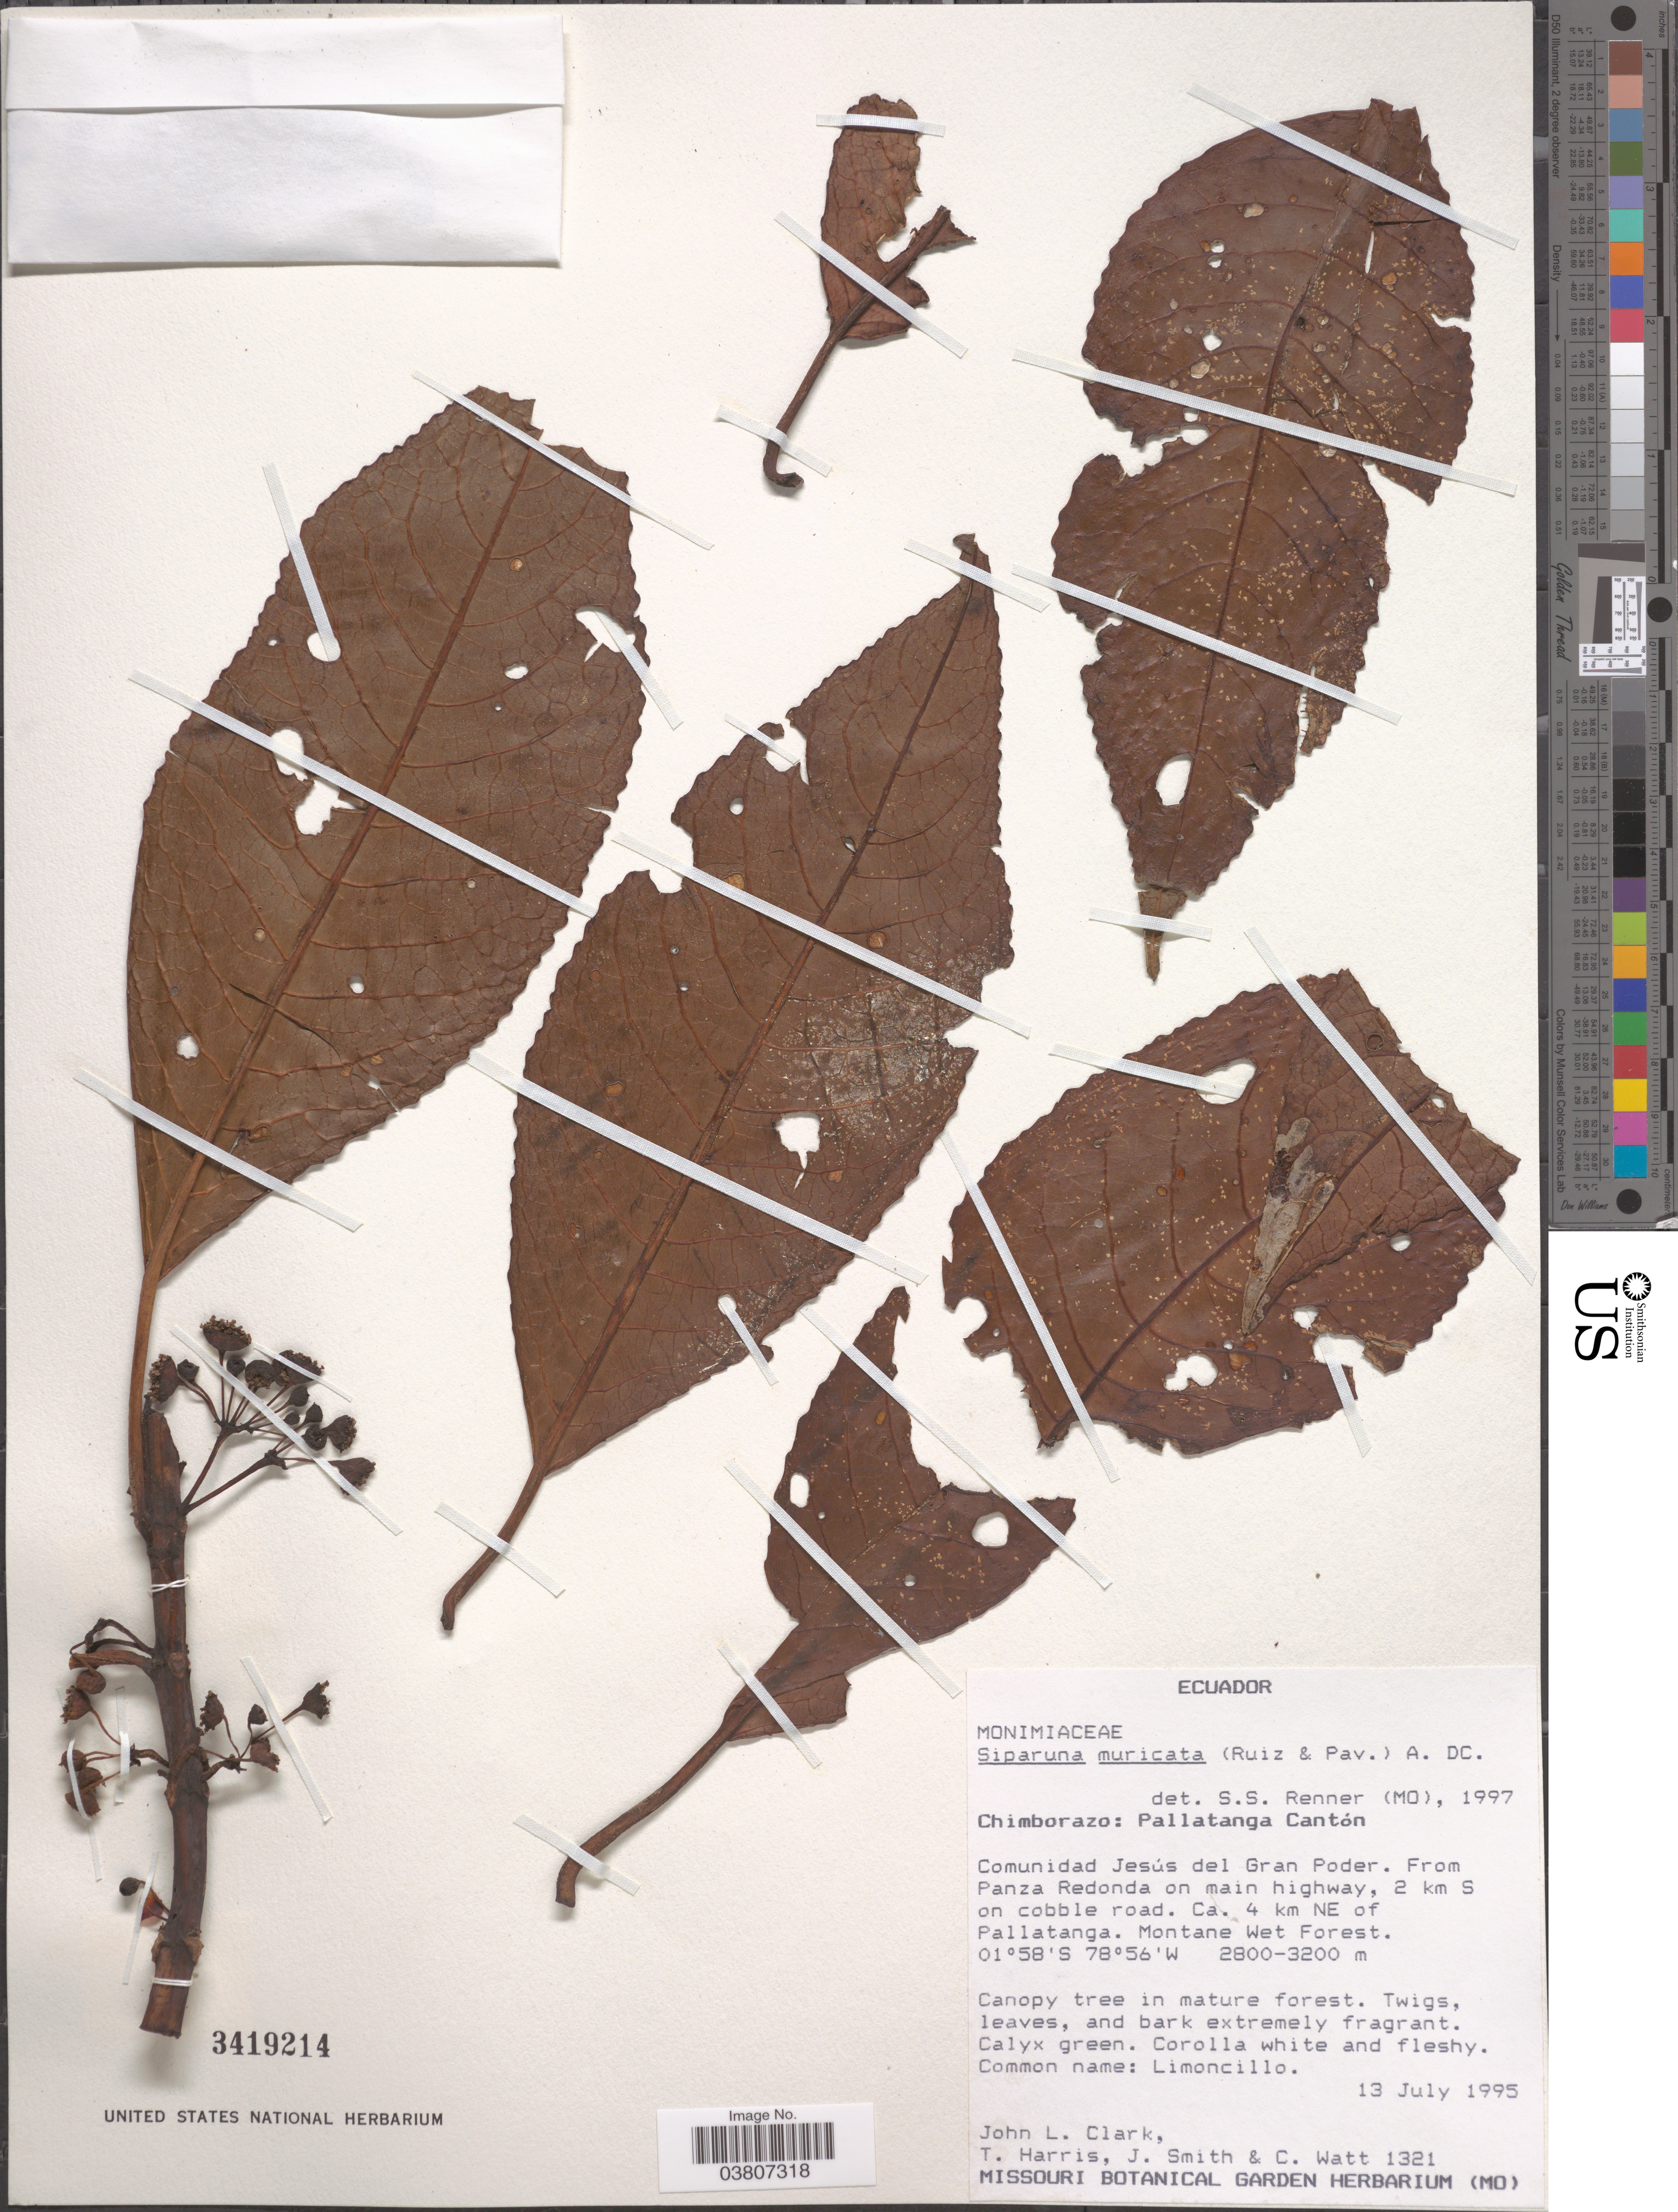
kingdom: Plantae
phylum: Tracheophyta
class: Magnoliopsida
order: Laurales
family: Siparunaceae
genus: Siparuna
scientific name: Siparuna muricata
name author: (Ruiz & Pav.) A. DC.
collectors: J. L. Clark, T. Harris, J. Smith & C. Watt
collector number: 1321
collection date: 1995-07-13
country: Ecuador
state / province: Chimborazo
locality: Pallatanga Cantón. Comunidad Jesús del Gran Poder. From Panza Redonda on main highway, 2 km S on cobble road. 4 km NE of Pallatanga.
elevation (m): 2800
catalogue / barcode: US 3419214